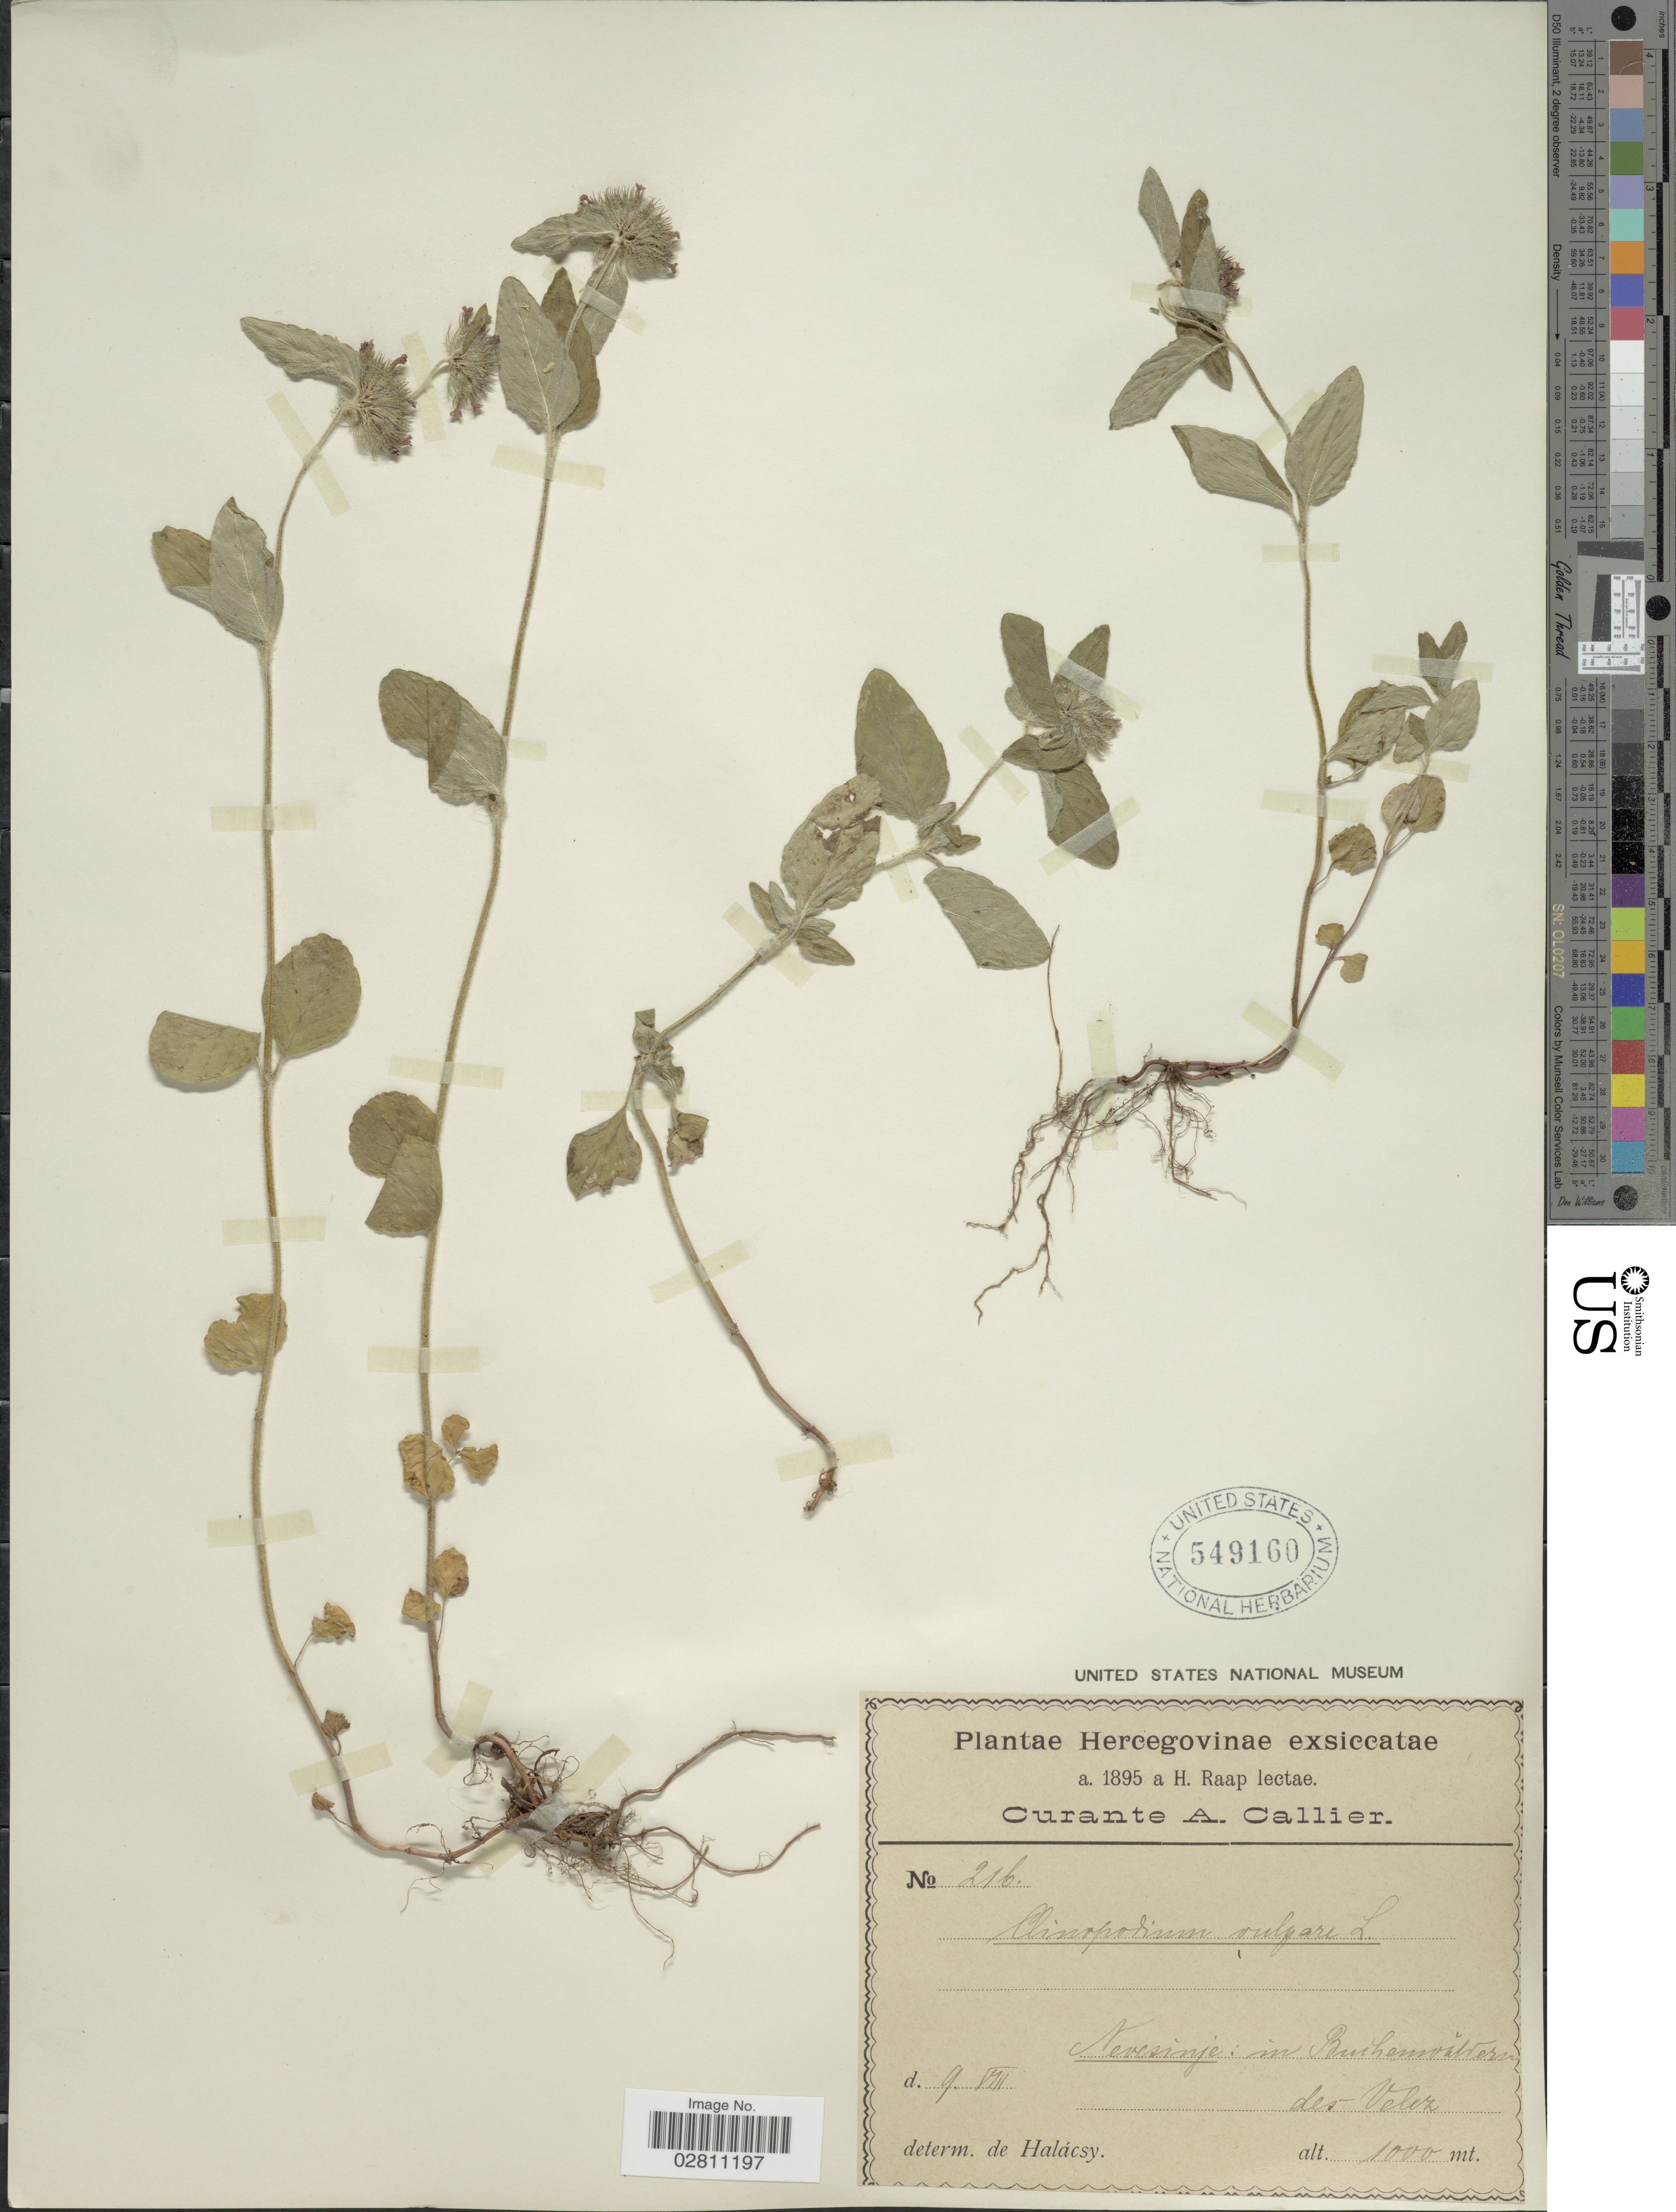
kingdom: Plantae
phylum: Tracheophyta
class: Magnoliopsida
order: Lamiales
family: Lamiaceae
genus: Clinopodium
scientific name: Clinopodium vulgare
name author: L.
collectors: H. Raap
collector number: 216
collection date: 1895-08-09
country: Bosnia and Herzegovina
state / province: Srpska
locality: Hercegovinae, Nevesinje: in Buihemvultern des Velez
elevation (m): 1000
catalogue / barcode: US 549160